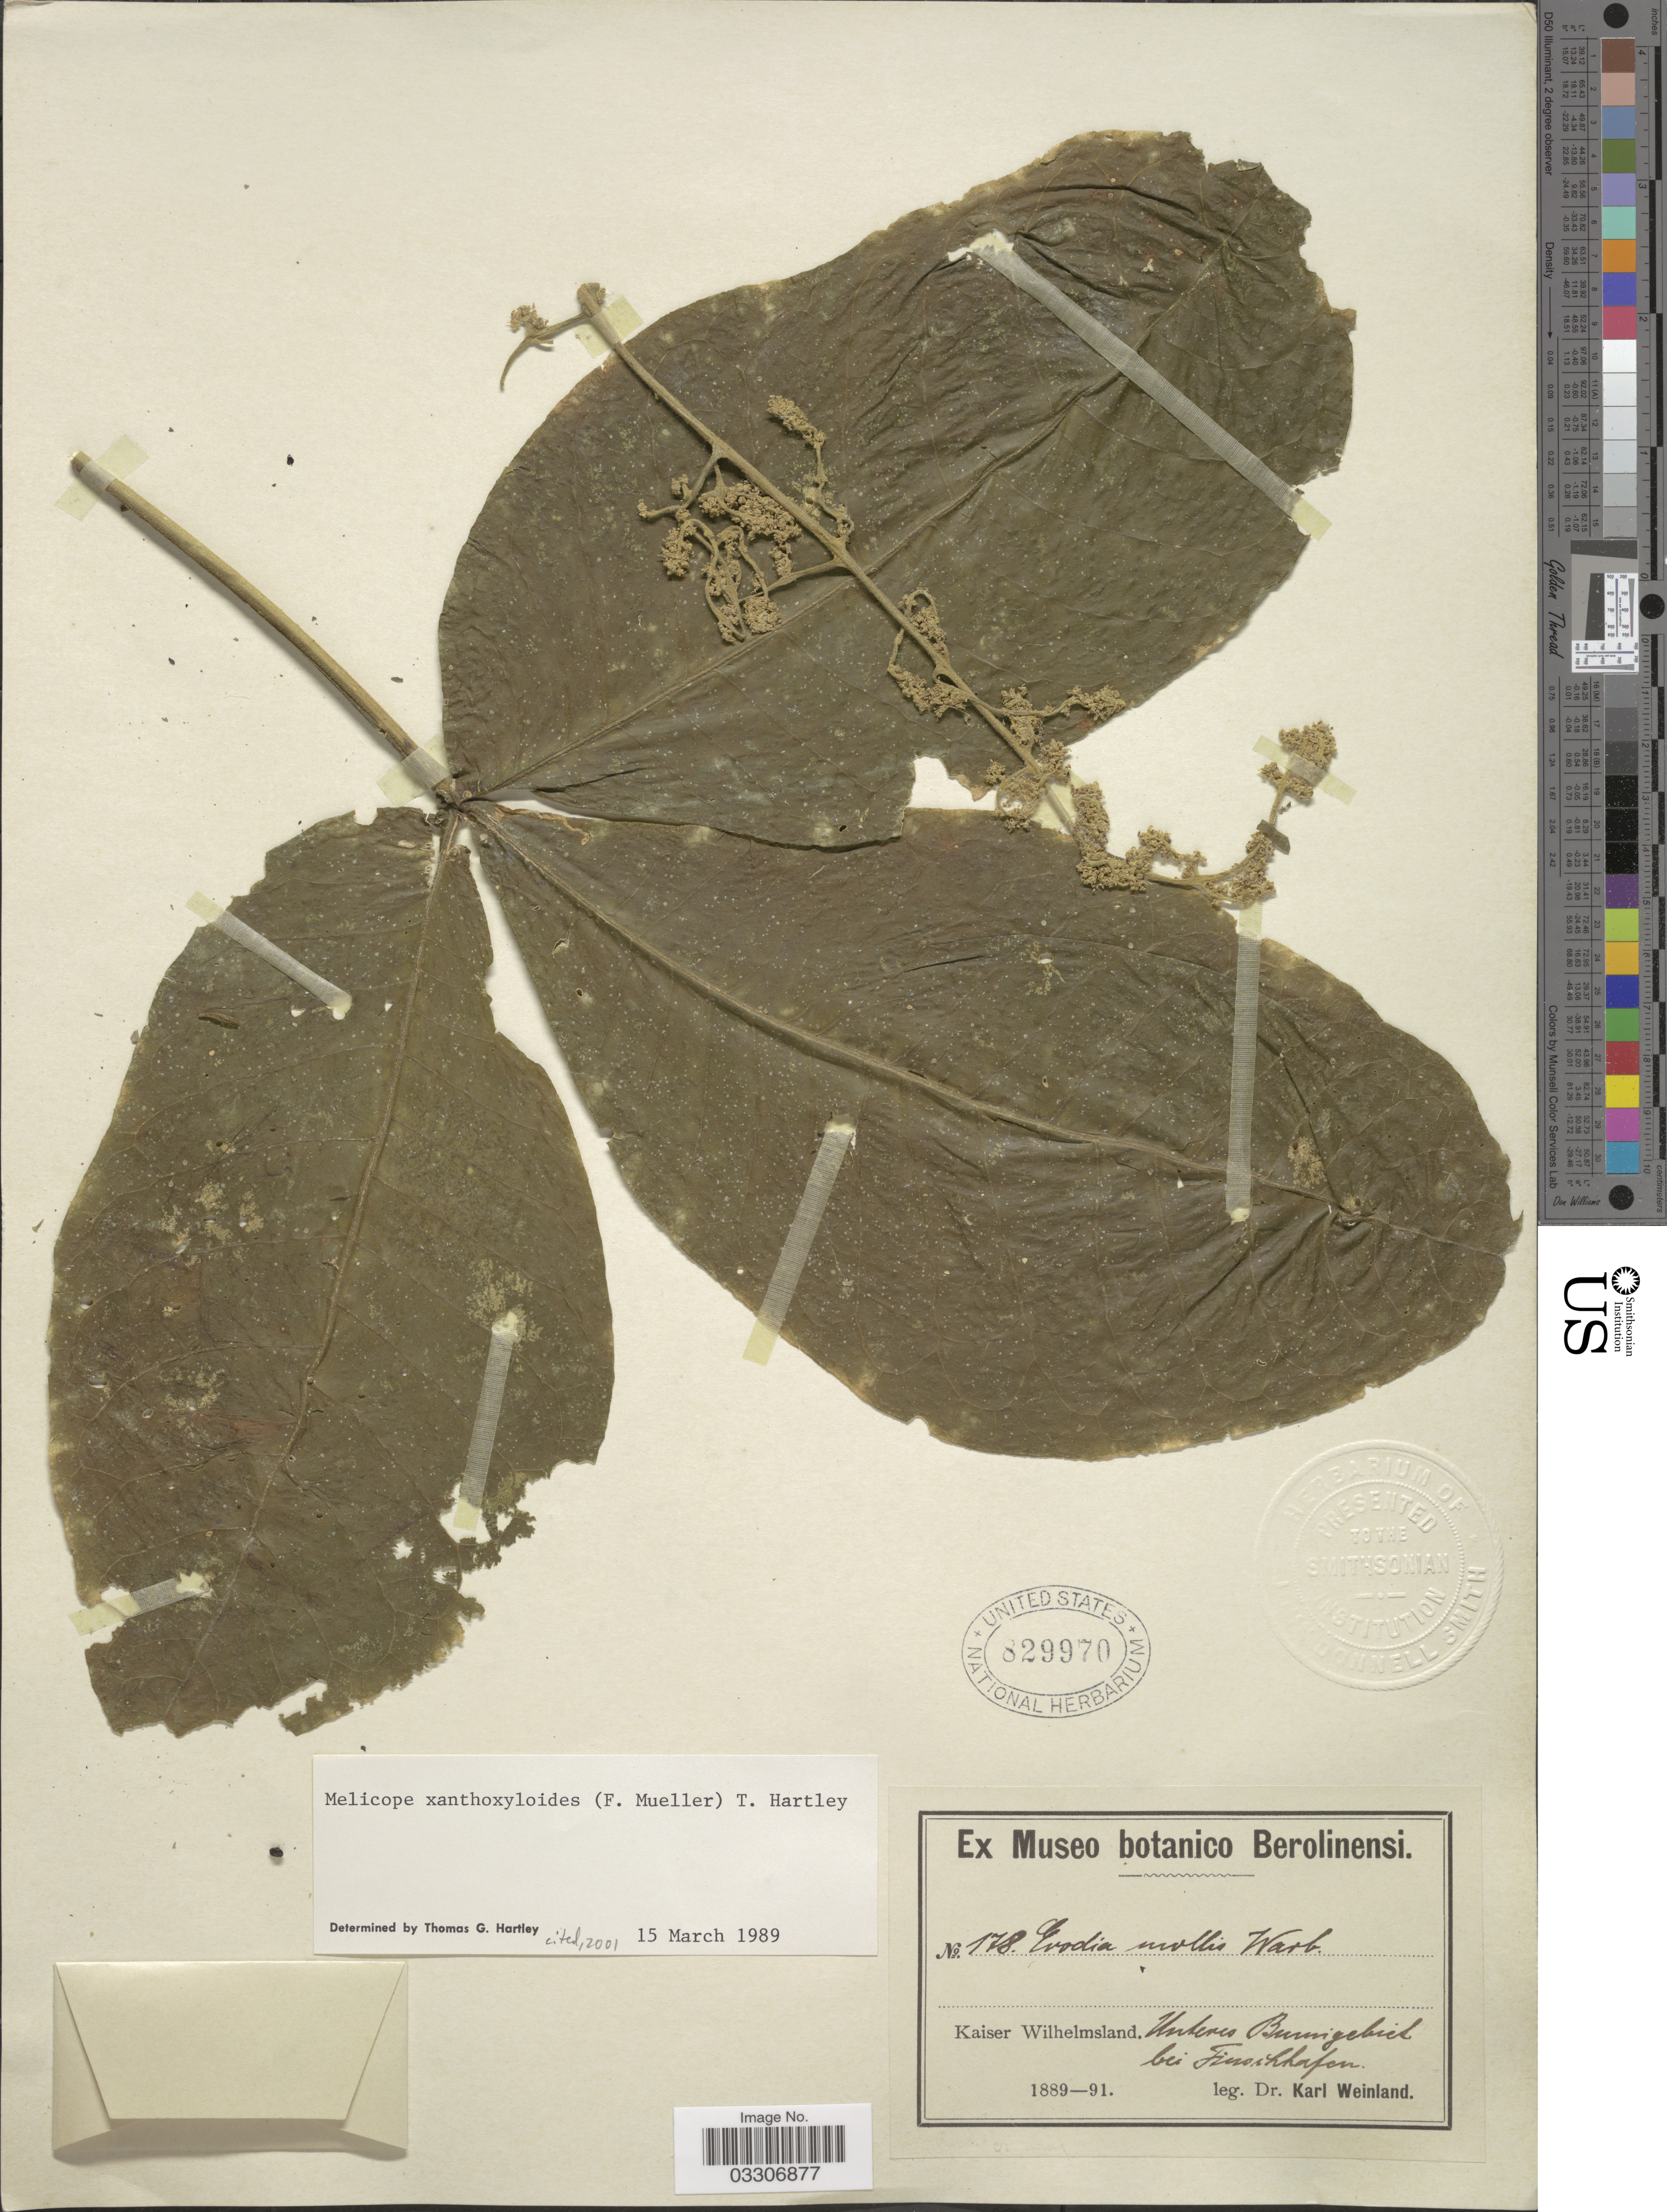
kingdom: Plantae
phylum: Tracheophyta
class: Magnoliopsida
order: Sapindales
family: Rutaceae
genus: Melicope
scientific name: Melicope xanthoxyloides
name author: (F. Muell.) T.G. Hartley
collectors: K. Weinland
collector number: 178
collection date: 1889/1891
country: Papua New Guinea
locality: Kaiser Wilhelmsland. Unteres Burngebiet bei Finschhafen.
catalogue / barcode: US 829970